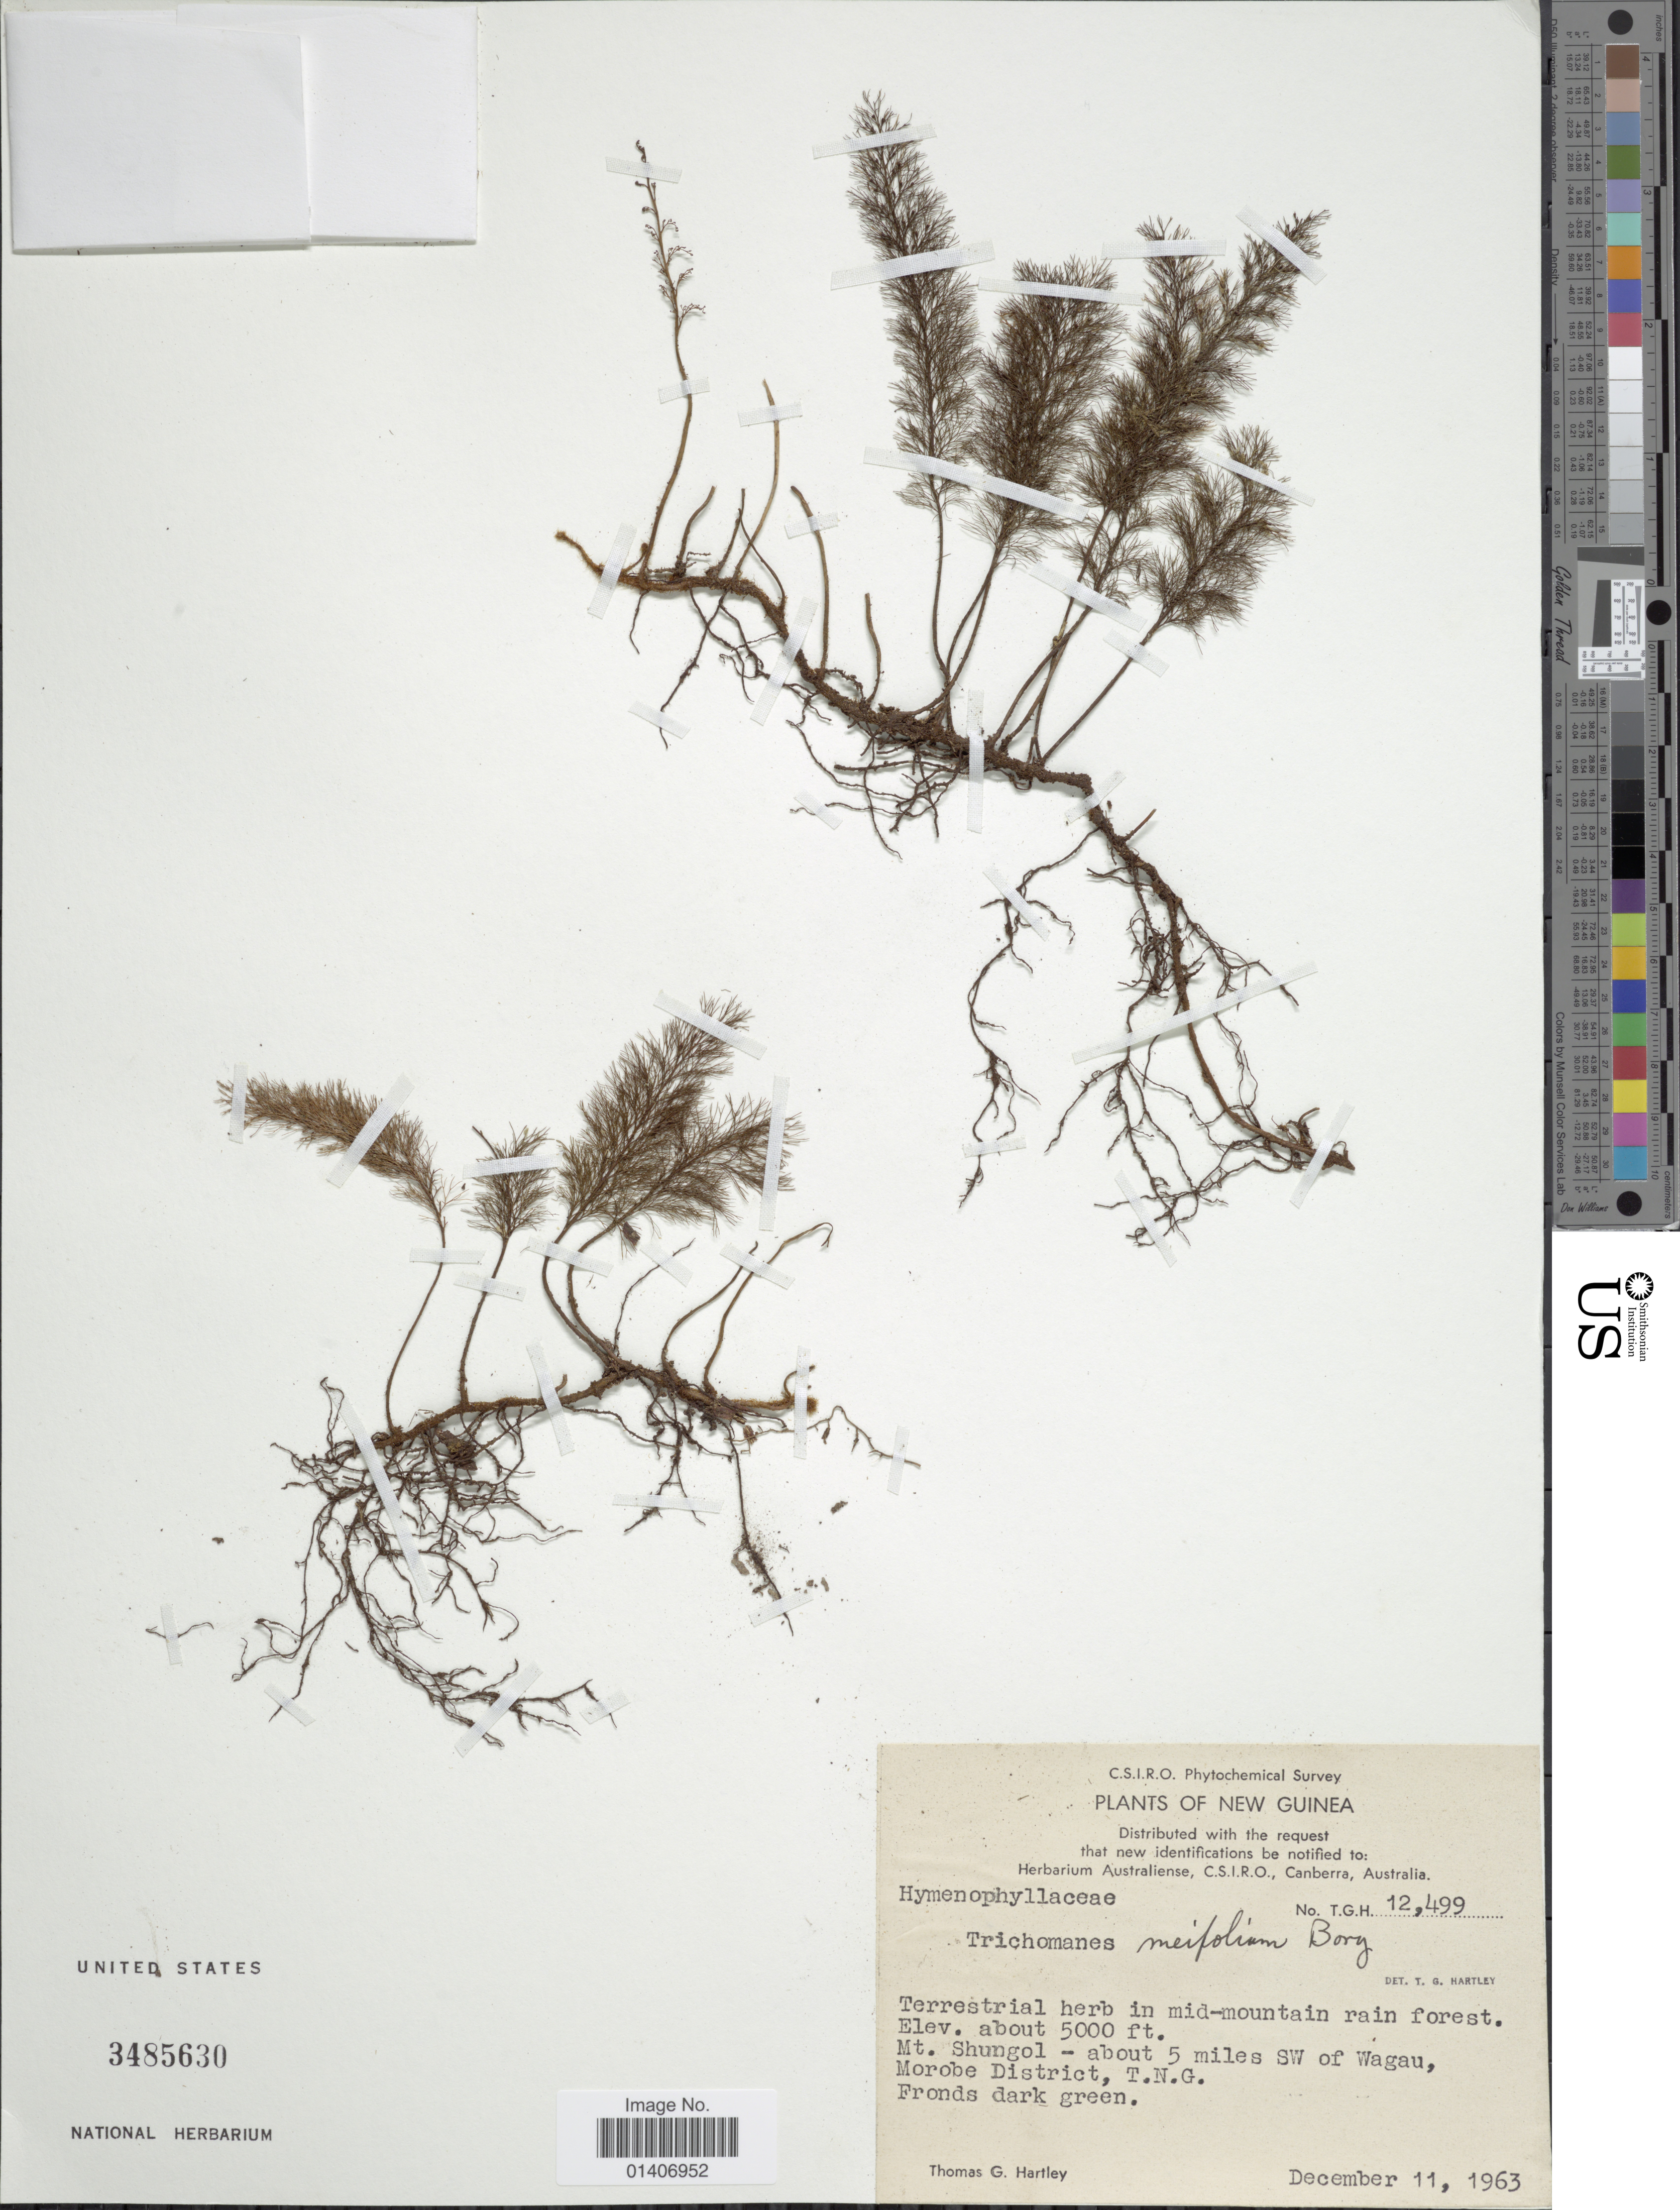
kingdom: Plantae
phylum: Tracheophyta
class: Polypodiopsida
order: Hymenophyllales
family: Hymenophyllaceae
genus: Abrodictyum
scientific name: Abrodictyum meifolium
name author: (Bory) Ebihara & K. Iwats.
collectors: T. G. Hartley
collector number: T.G.H.12499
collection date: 1963-12-11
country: Papua New Guinea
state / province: Morobe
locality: New Guinea, Terrestrial herb in mid-mountain rain forest, Mt. Shungol-about 5miles SW of Wagau, Morobe District, T.N.G., fronds dark green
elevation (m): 1524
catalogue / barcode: US 3485630